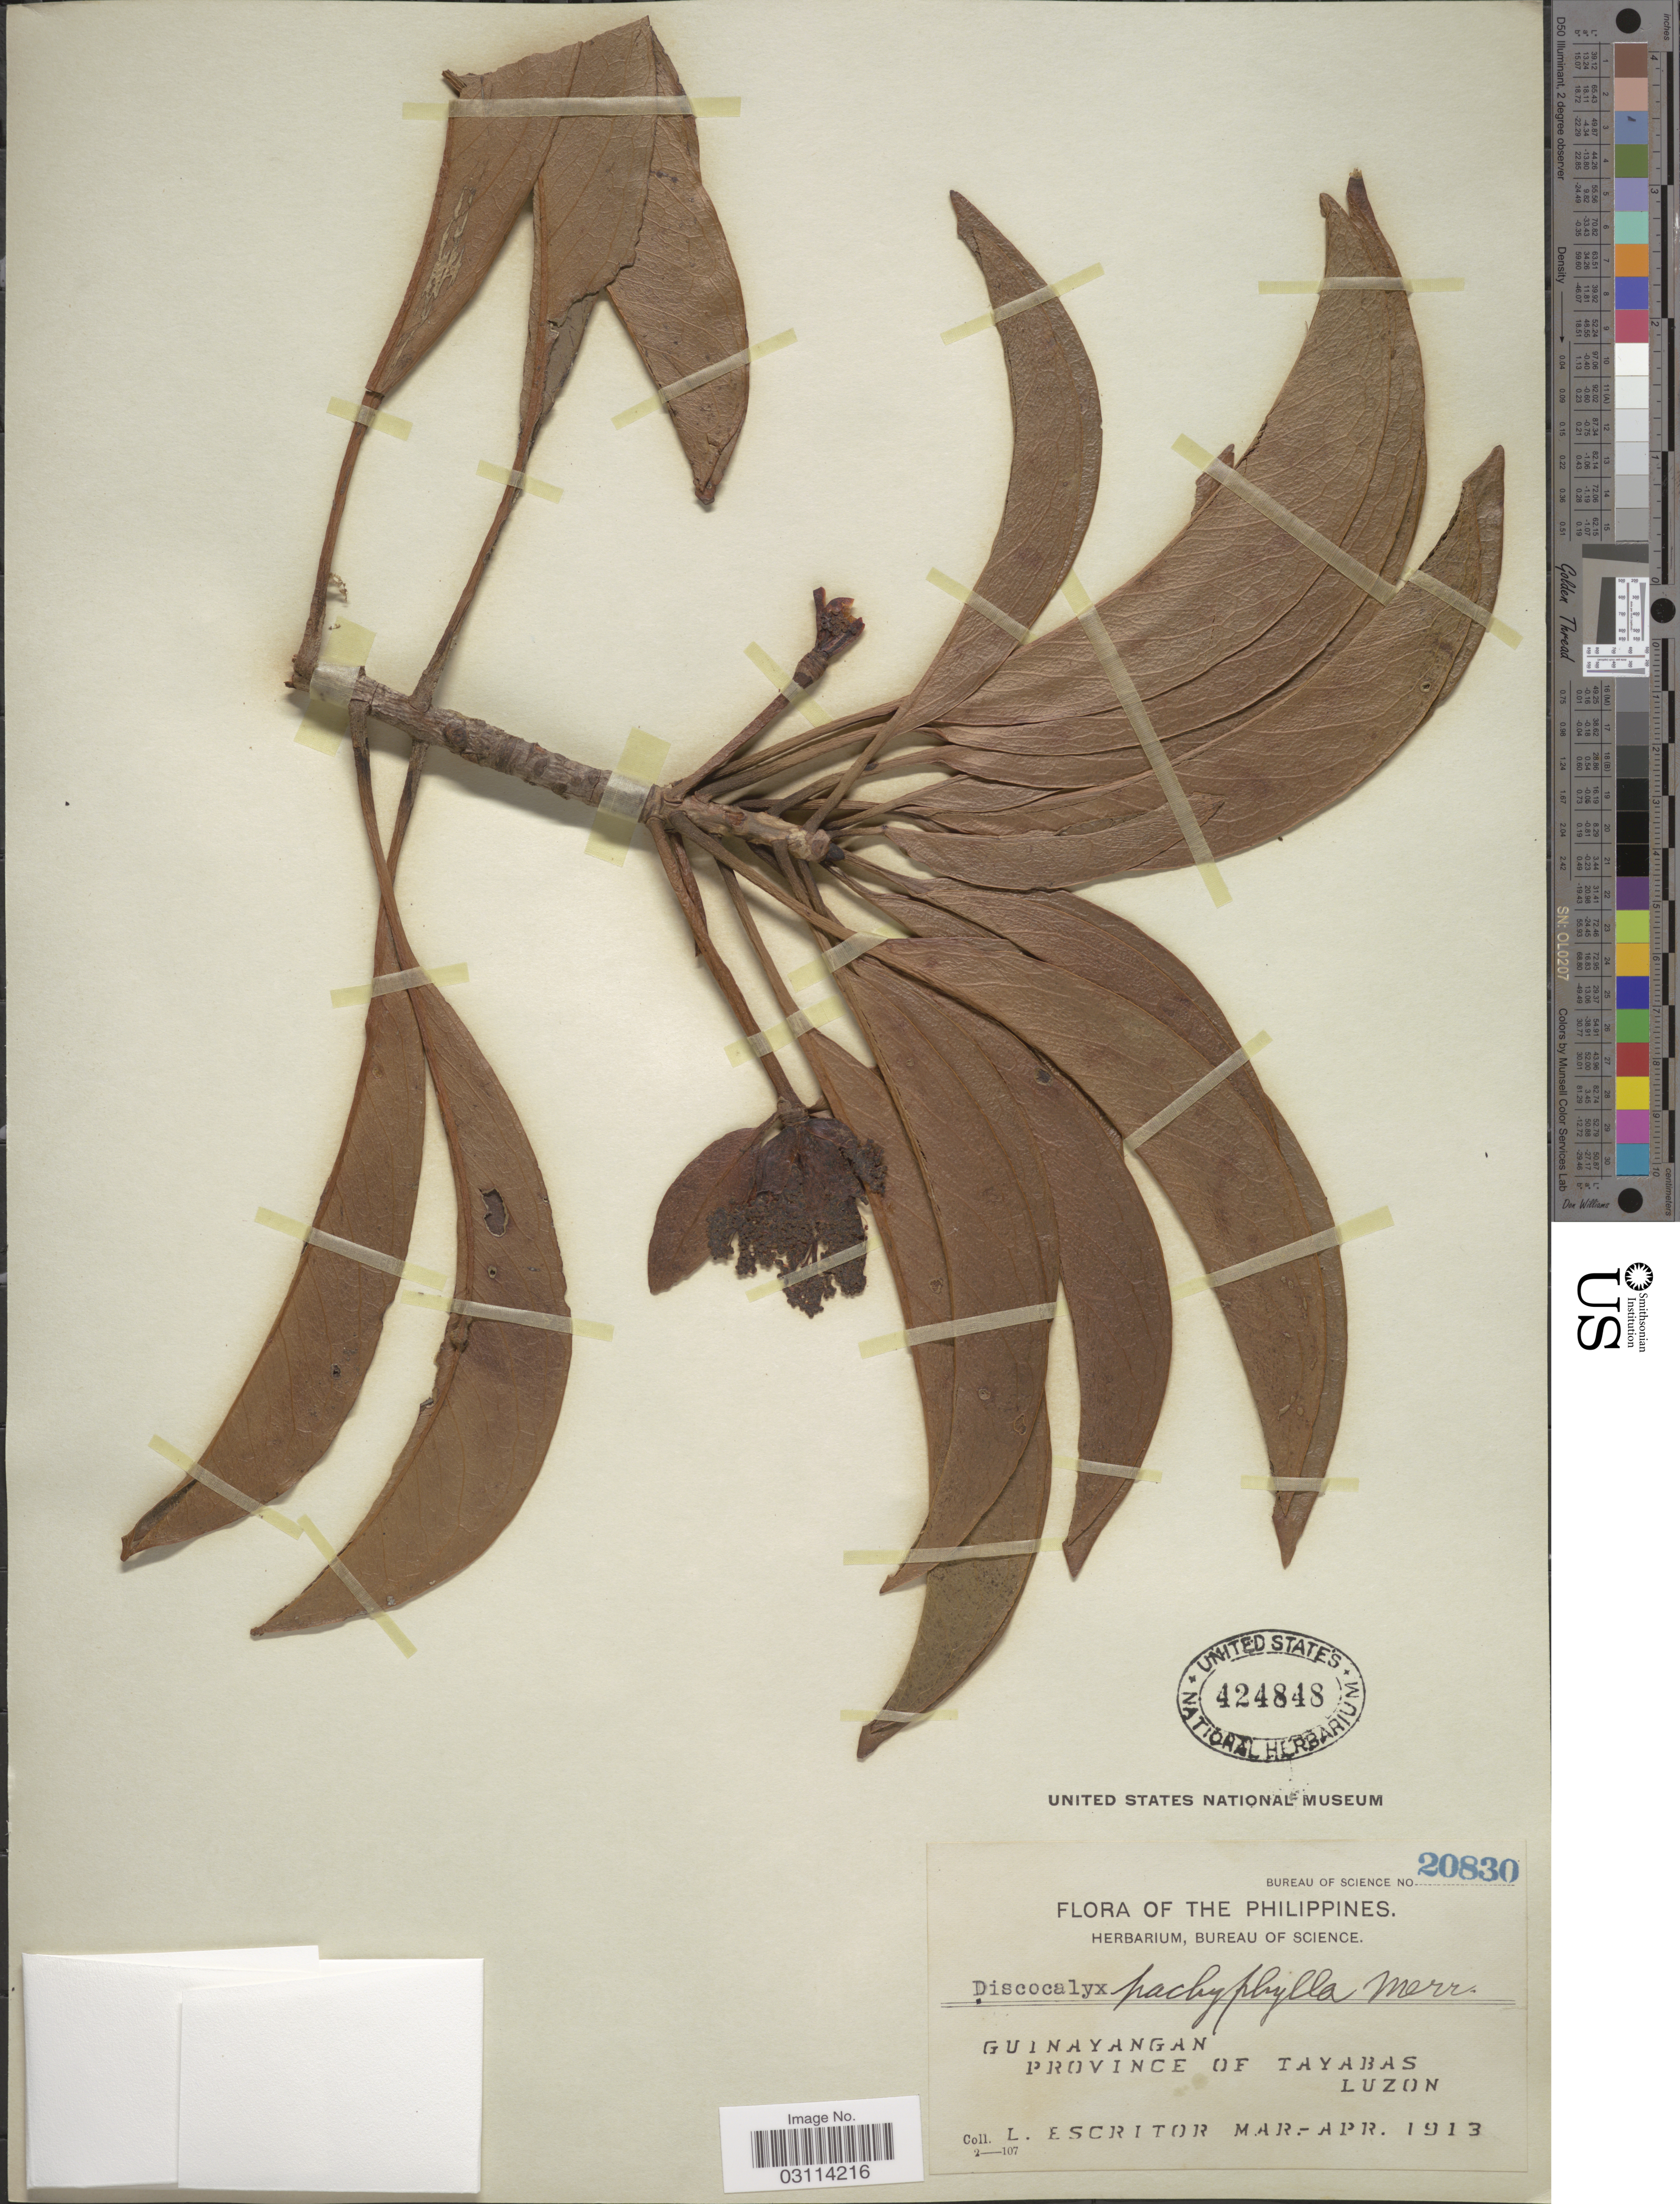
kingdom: Plantae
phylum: Tracheophyta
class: Magnoliopsida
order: Ericales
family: Primulaceae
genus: Discocalyx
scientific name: Discocalyx pachyphylla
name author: Merr.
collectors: L. Escritor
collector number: Bureau of Science 20830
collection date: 1913-03/1913-04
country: Philippines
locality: Guinayangan, Province of Tayabas, Luzon.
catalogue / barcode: US 424848